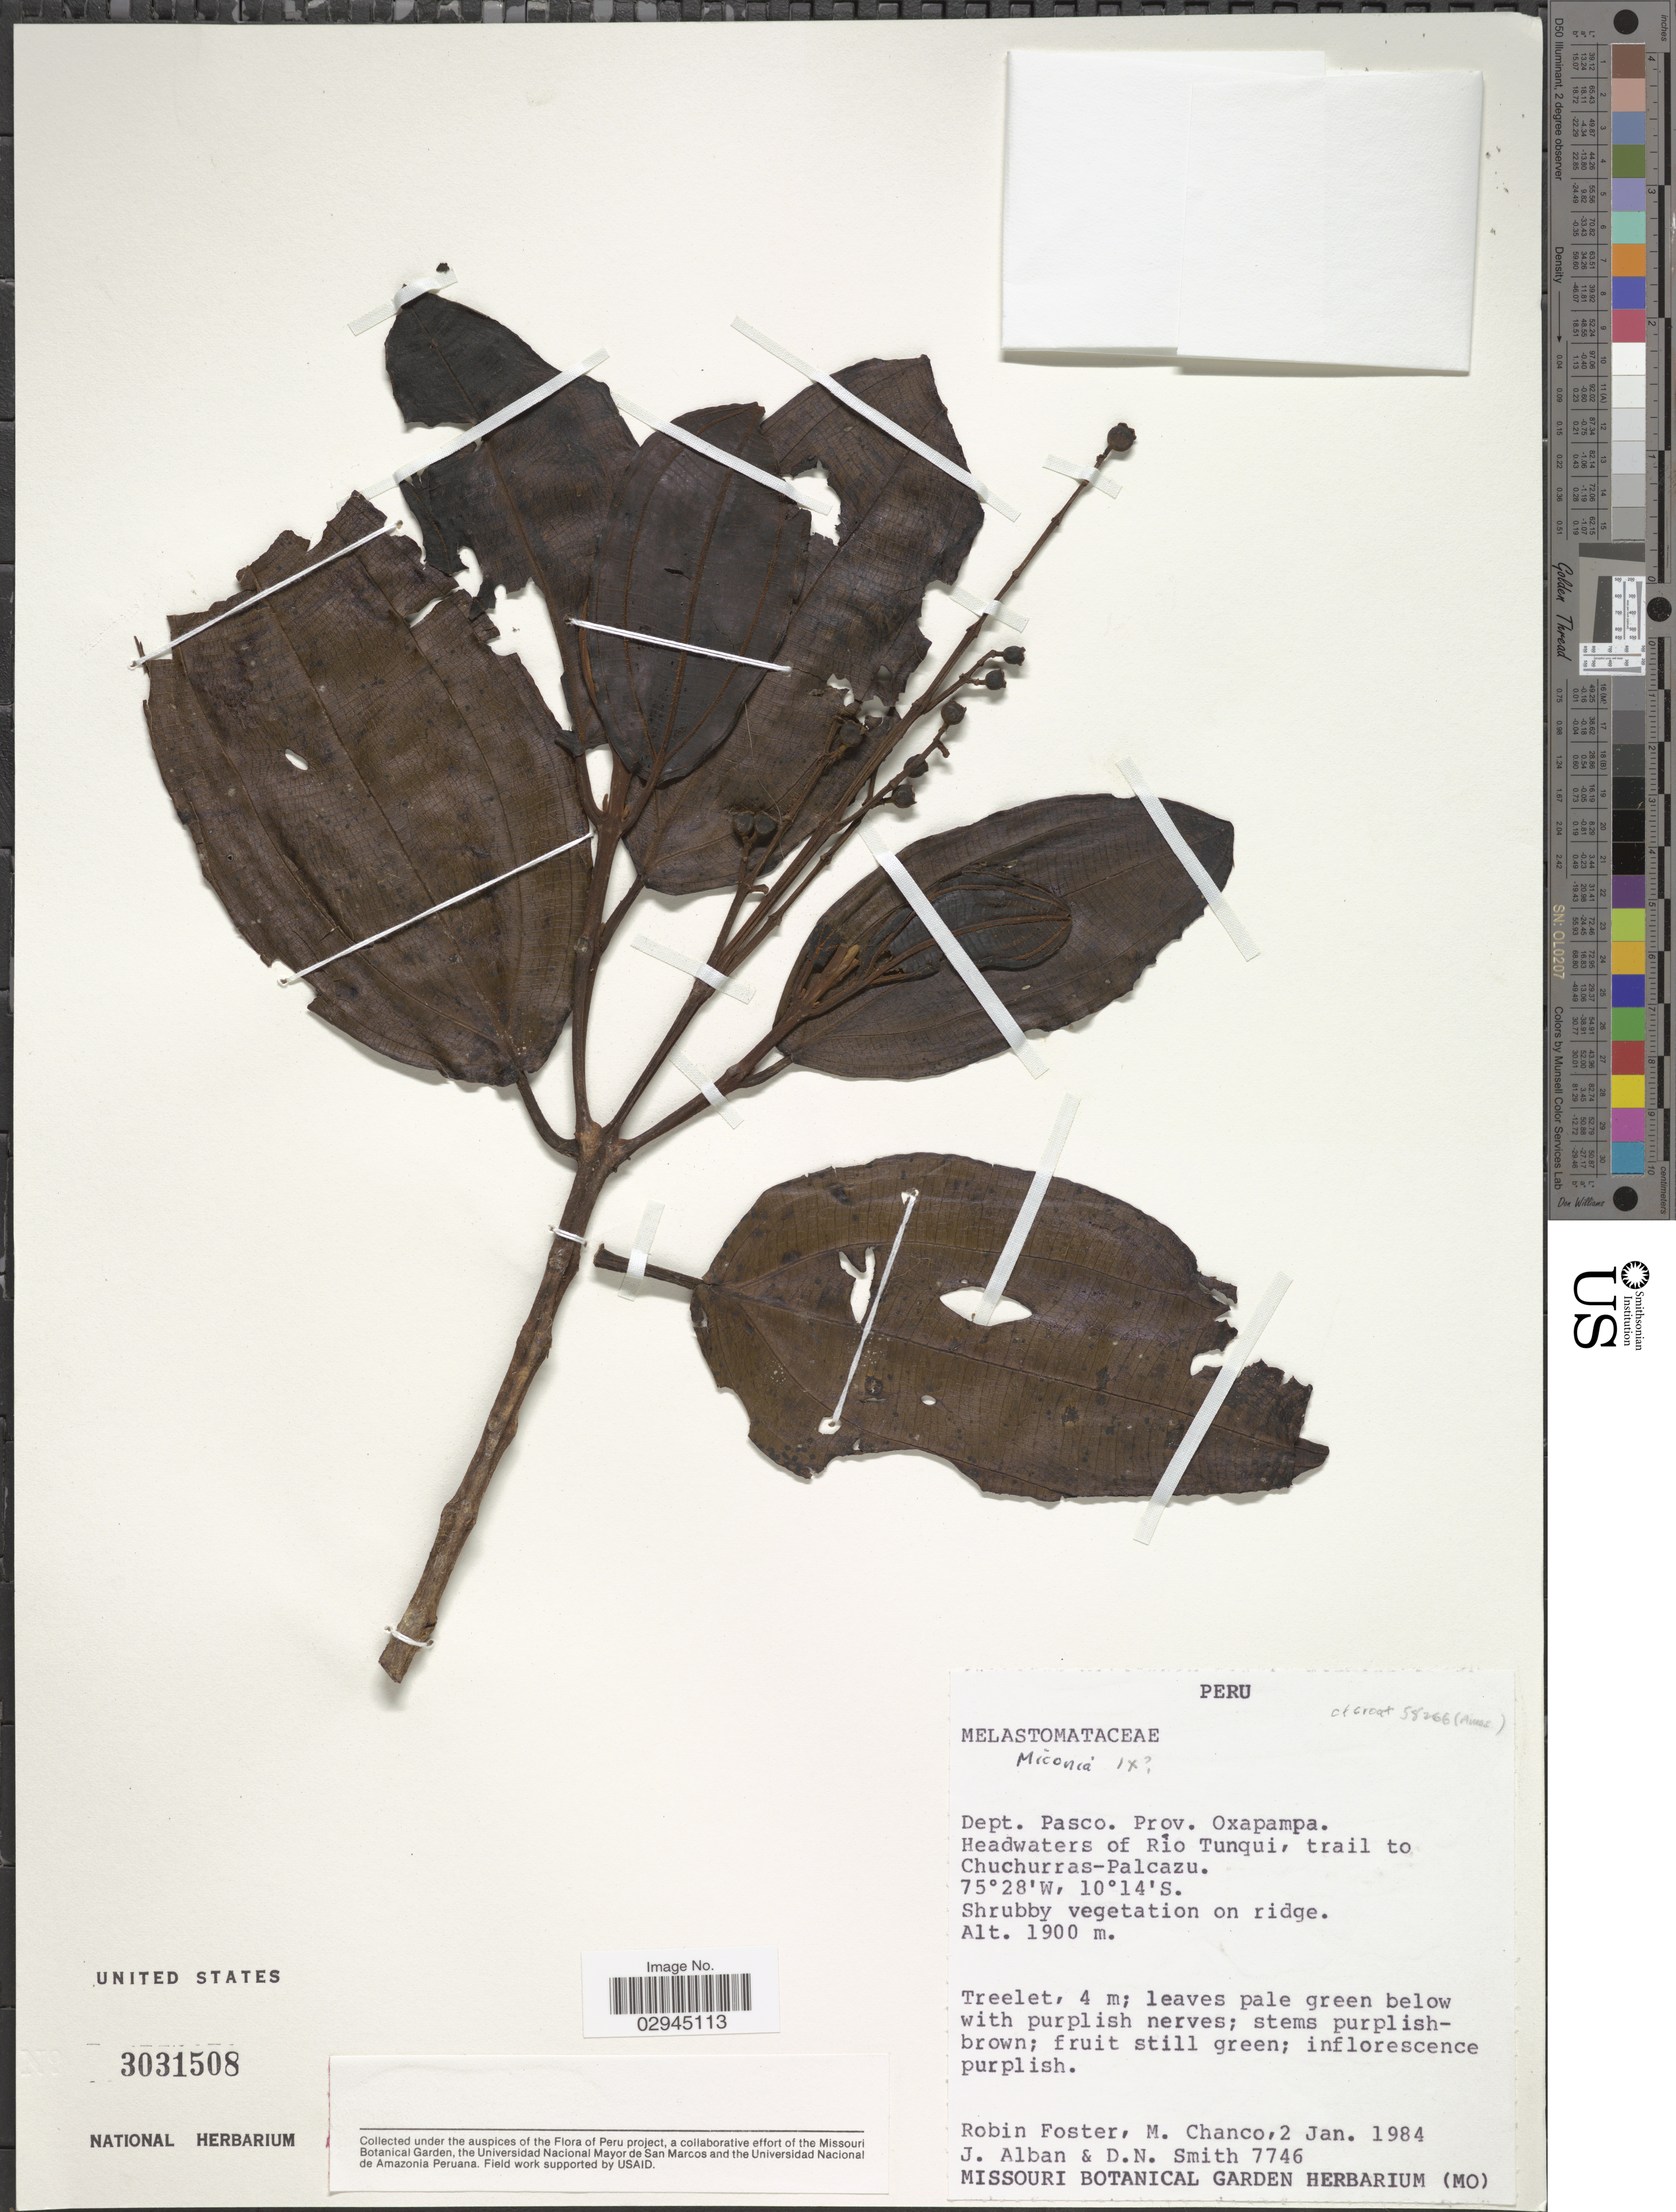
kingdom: Plantae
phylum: Tracheophyta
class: Magnoliopsida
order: Myrtales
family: Melastomataceae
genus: Miconia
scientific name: Miconia sp.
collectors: R. B. Foster, M. Chanco, J. Alban & D. Smith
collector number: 7746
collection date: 1984-01-02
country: Peru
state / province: Pasco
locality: Dept. Pasco. Prov. Oxapampa. Headwaters of Río Tunqui, trail to Chuchurras-Palcazu.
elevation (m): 1900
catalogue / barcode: US 3031508